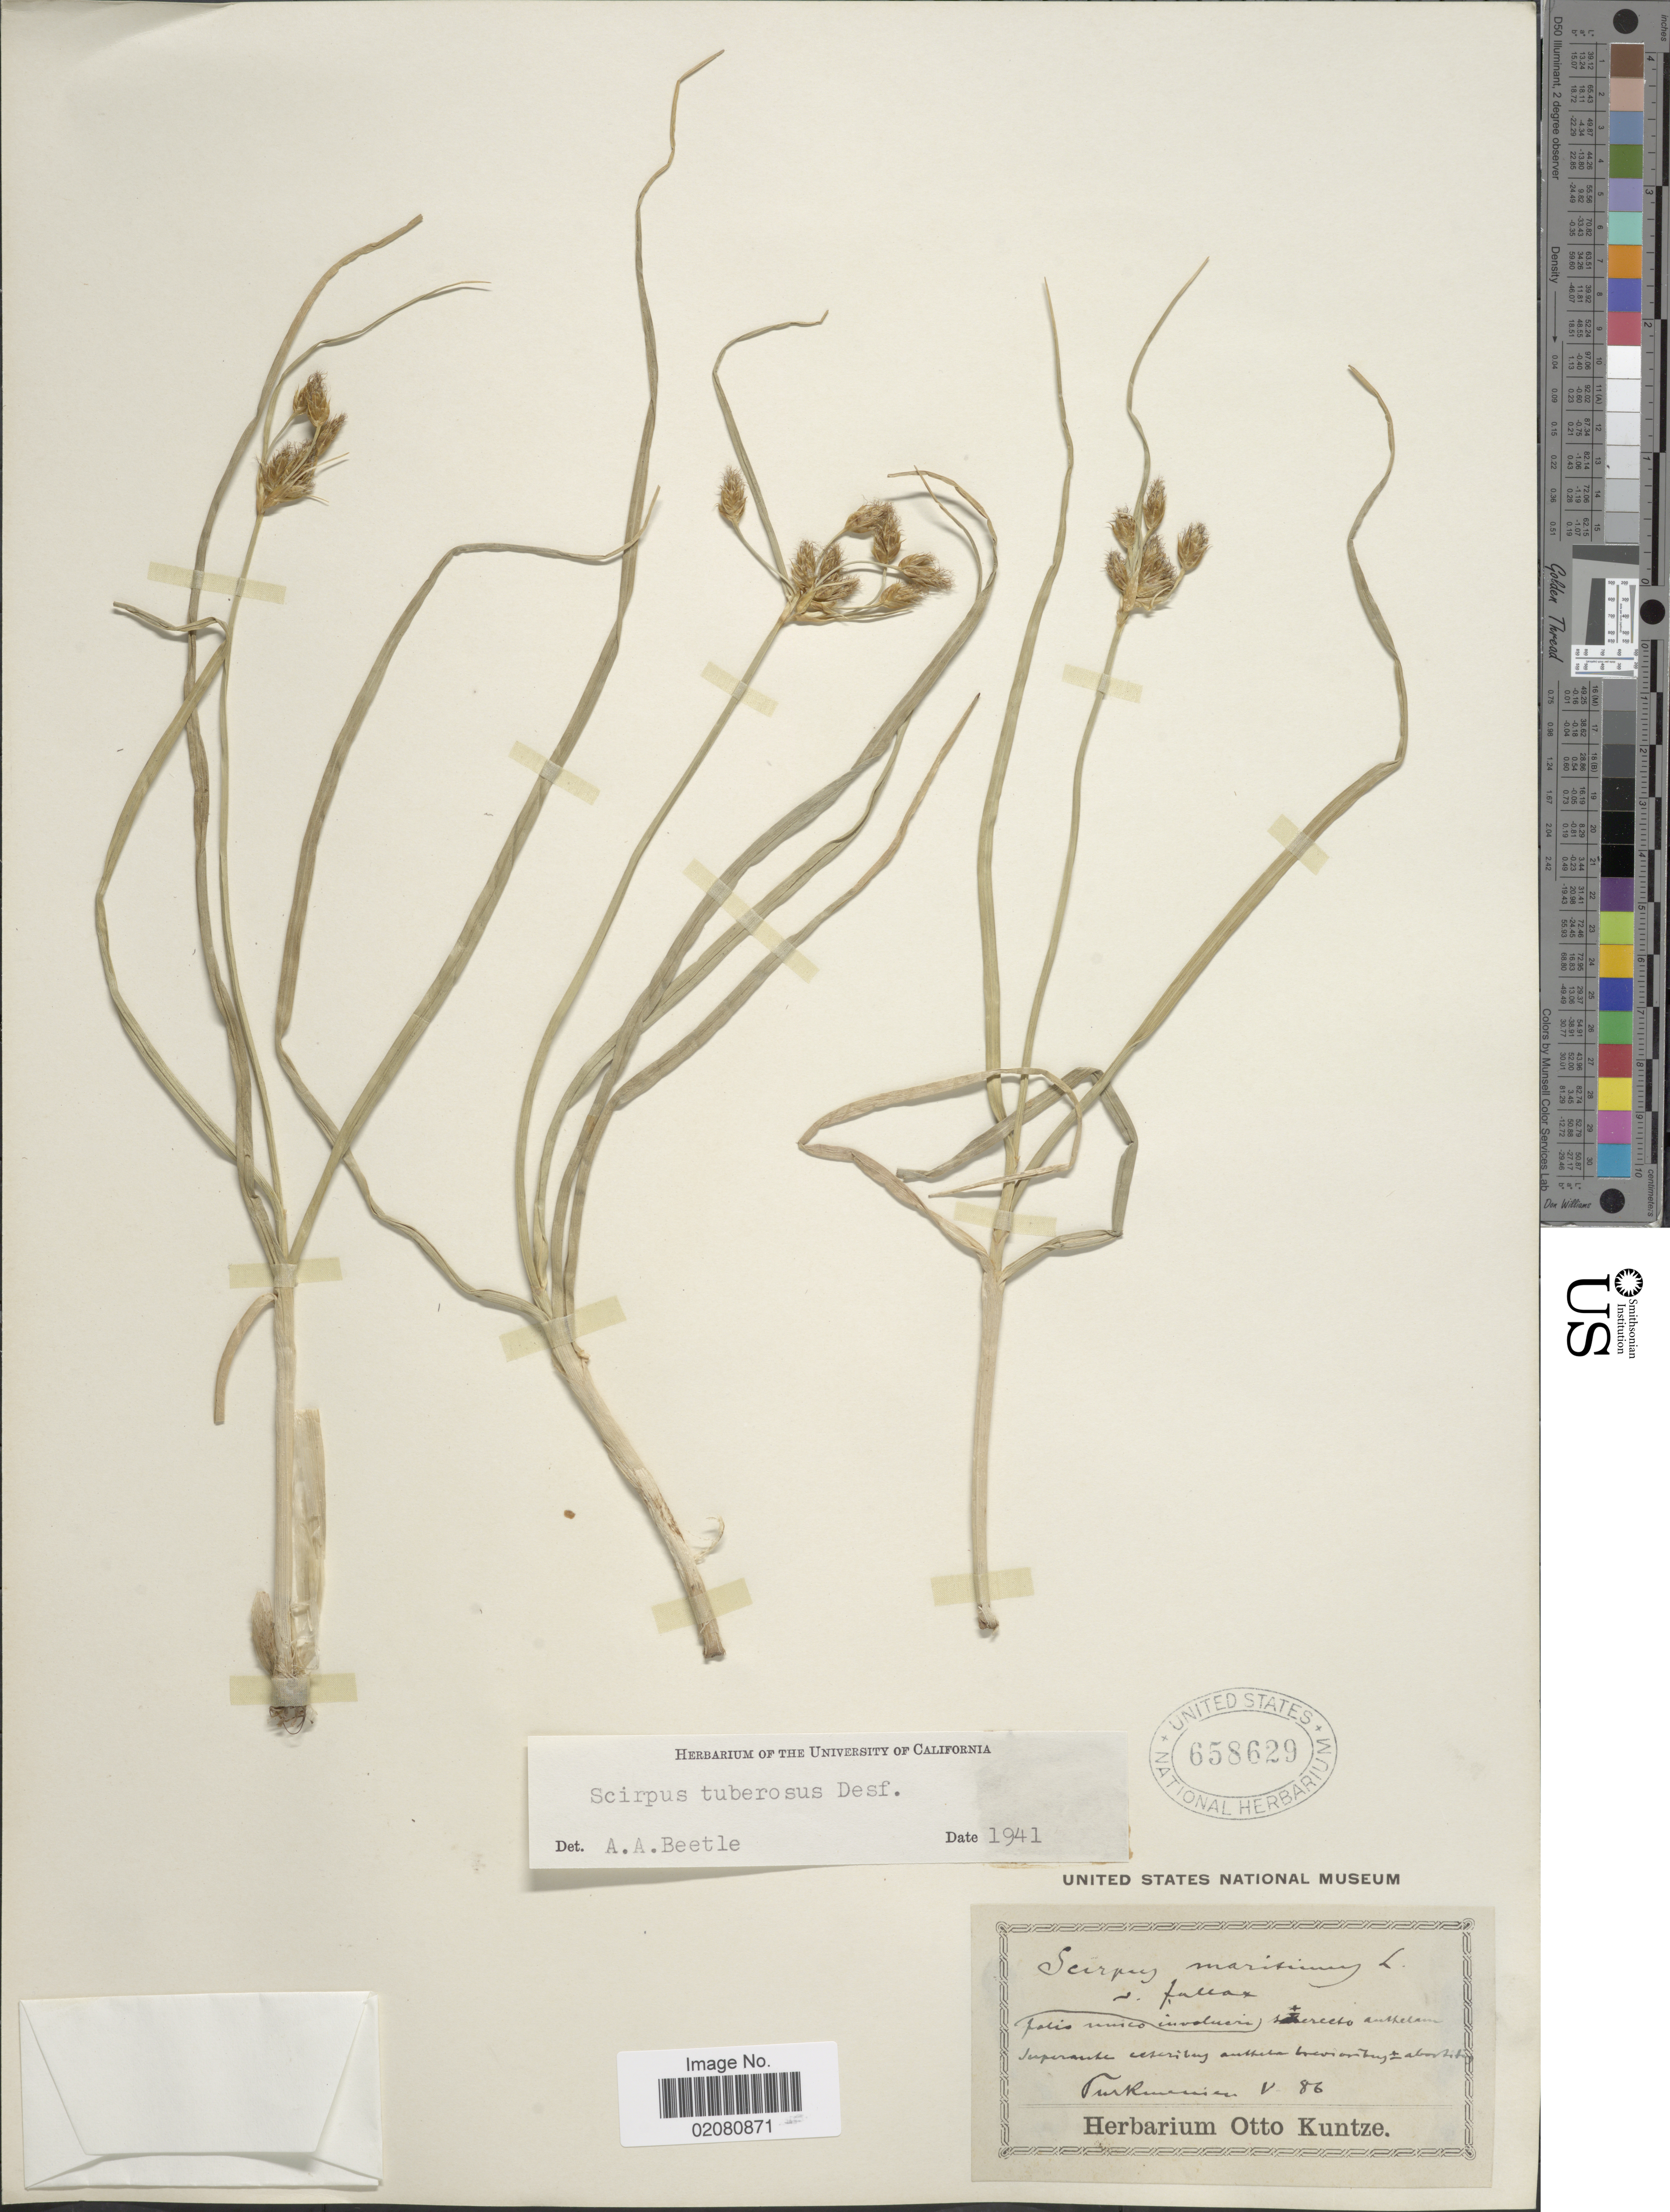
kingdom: Plantae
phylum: Tracheophyta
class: Liliopsida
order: Poales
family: Cyperaceae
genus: Bolboschoenus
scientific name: Bolboschoenus glaucus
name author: (Lam.) S.G. Sm.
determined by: Strong, M. T., (US), Smithsonian Institution - National Museum of Natural History (UNITED STATES)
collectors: ex Herb. O. Kuntze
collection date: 1886-05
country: Turkmenistan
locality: Turkmenien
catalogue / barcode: US 658629